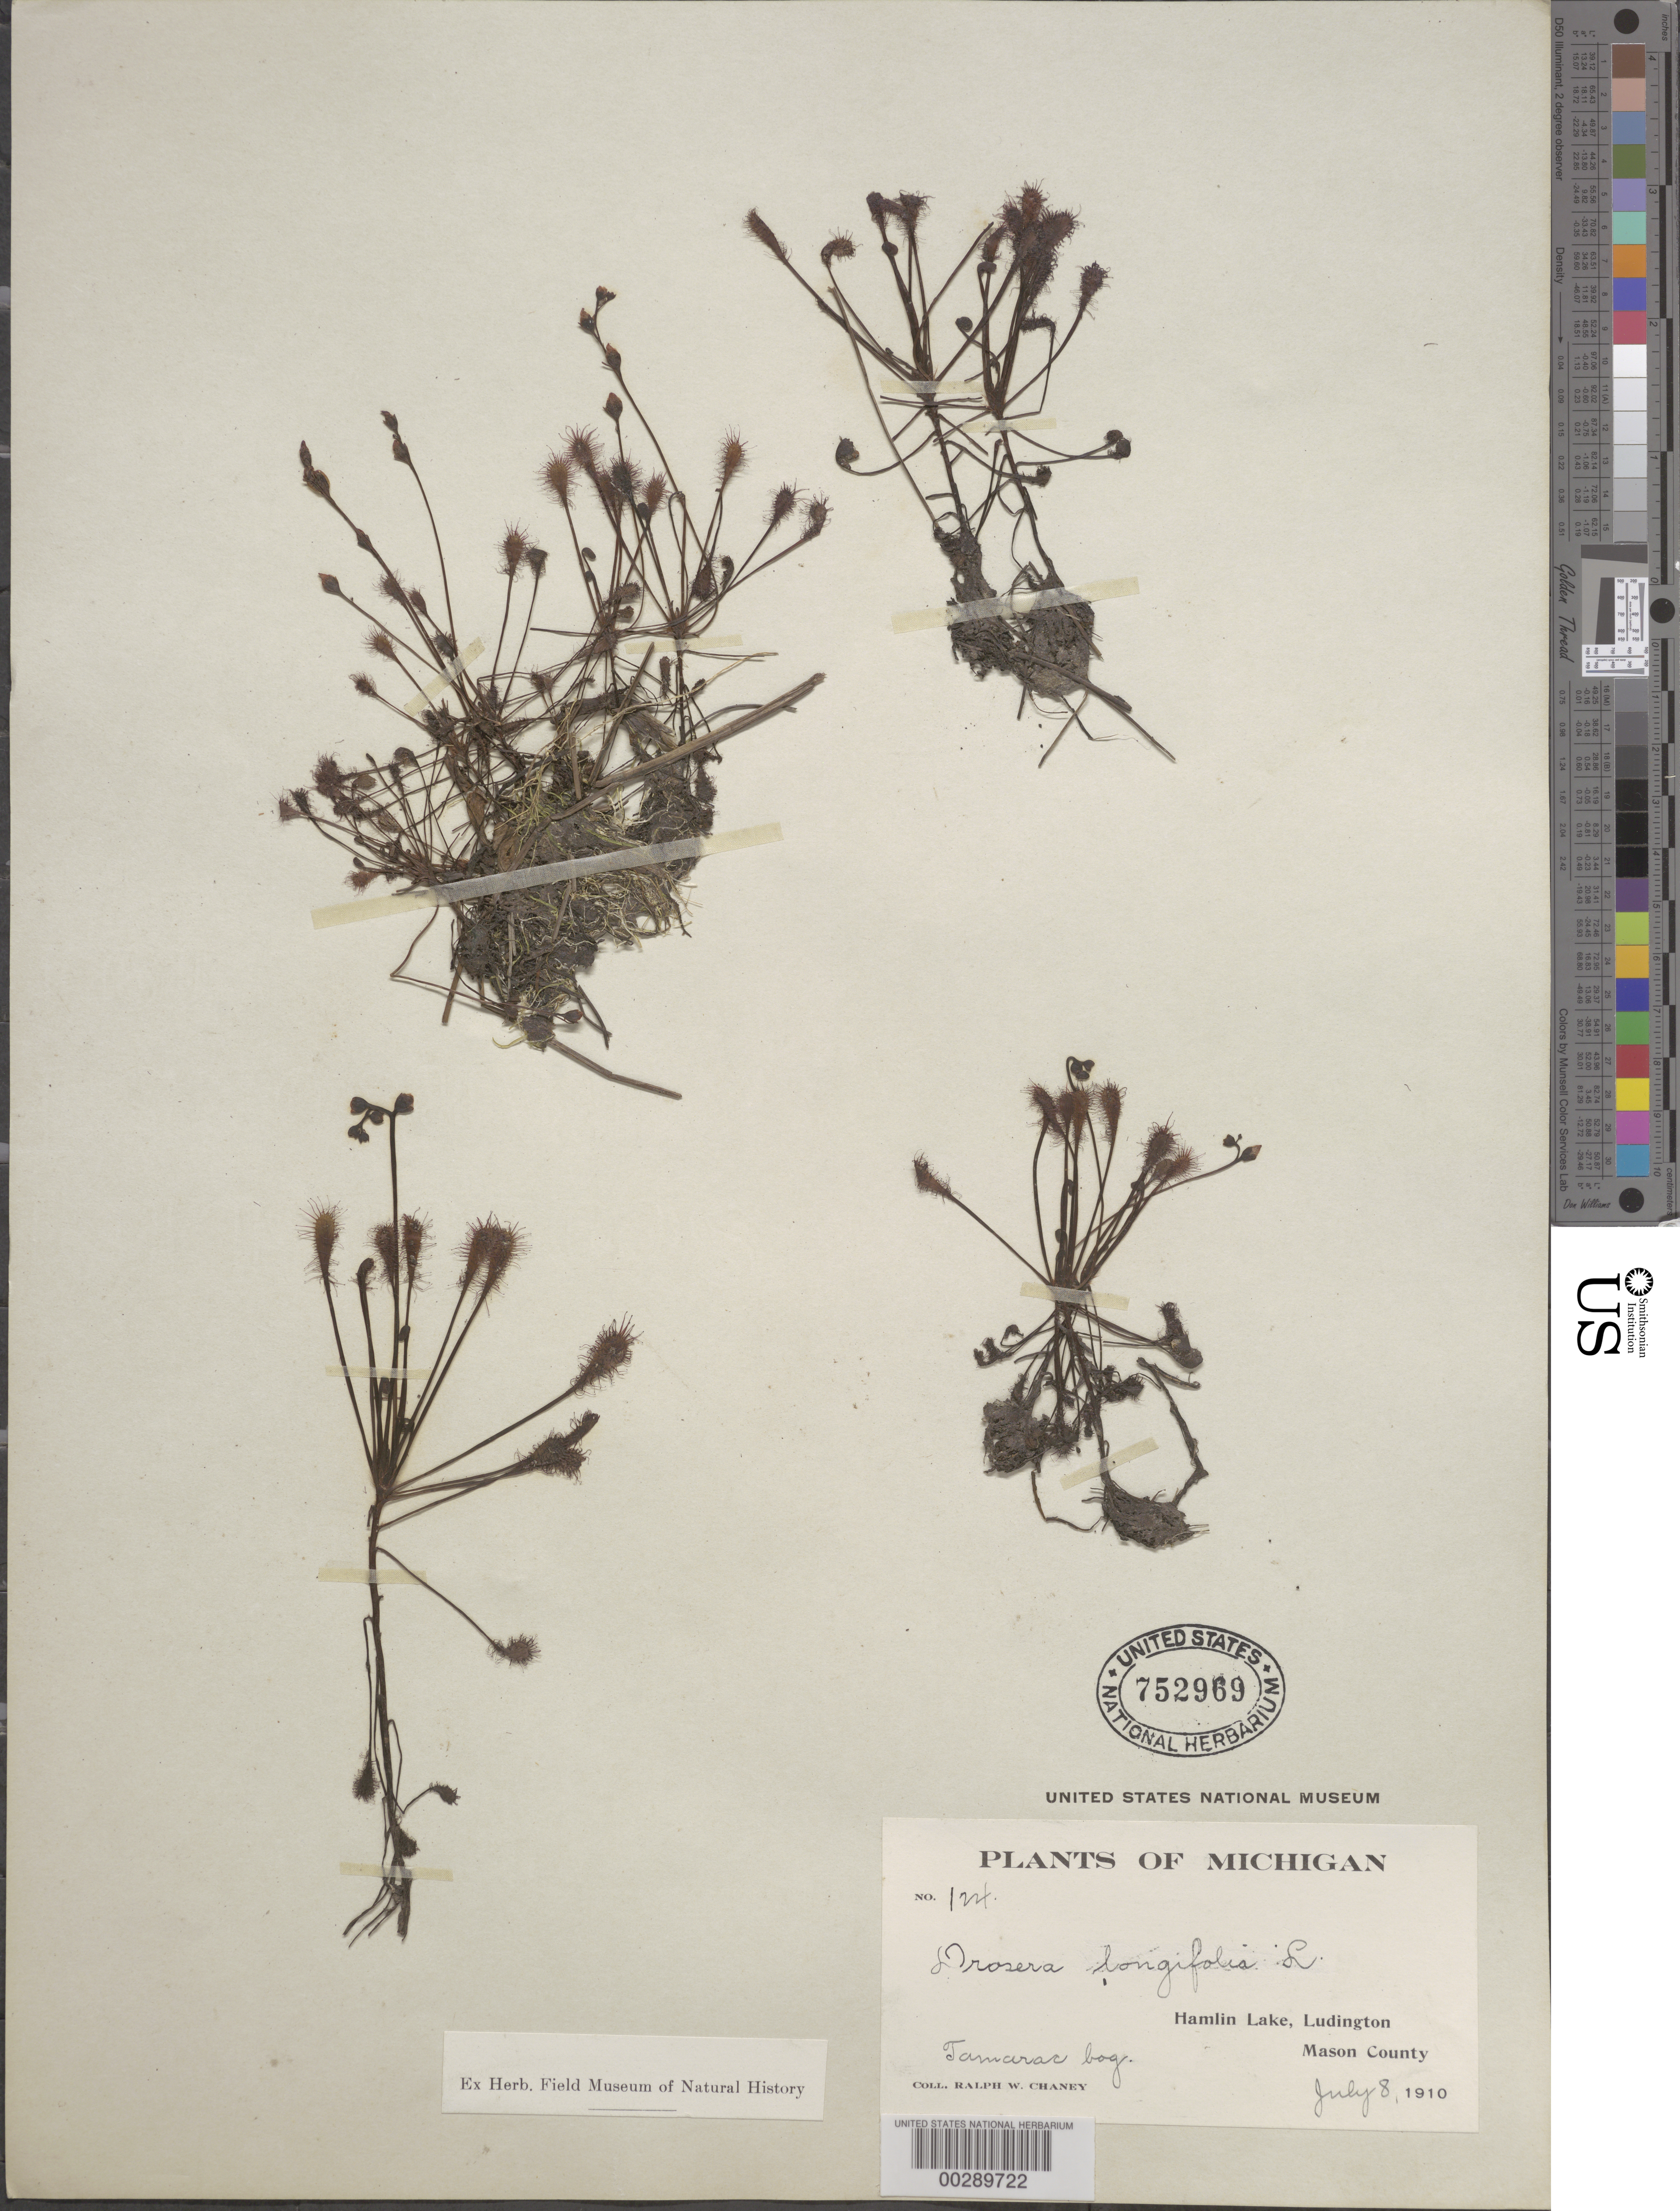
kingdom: Plantae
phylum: Tracheophyta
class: Magnoliopsida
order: Caryophyllales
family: Droseraceae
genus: Drosera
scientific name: Drosera intermedia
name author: Hayne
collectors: R. Chaney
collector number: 124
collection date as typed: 08 Jul 1910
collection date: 1910-07-08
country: United States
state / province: Michigan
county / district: Mason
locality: Hamlin lake, ludington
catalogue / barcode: US 752969